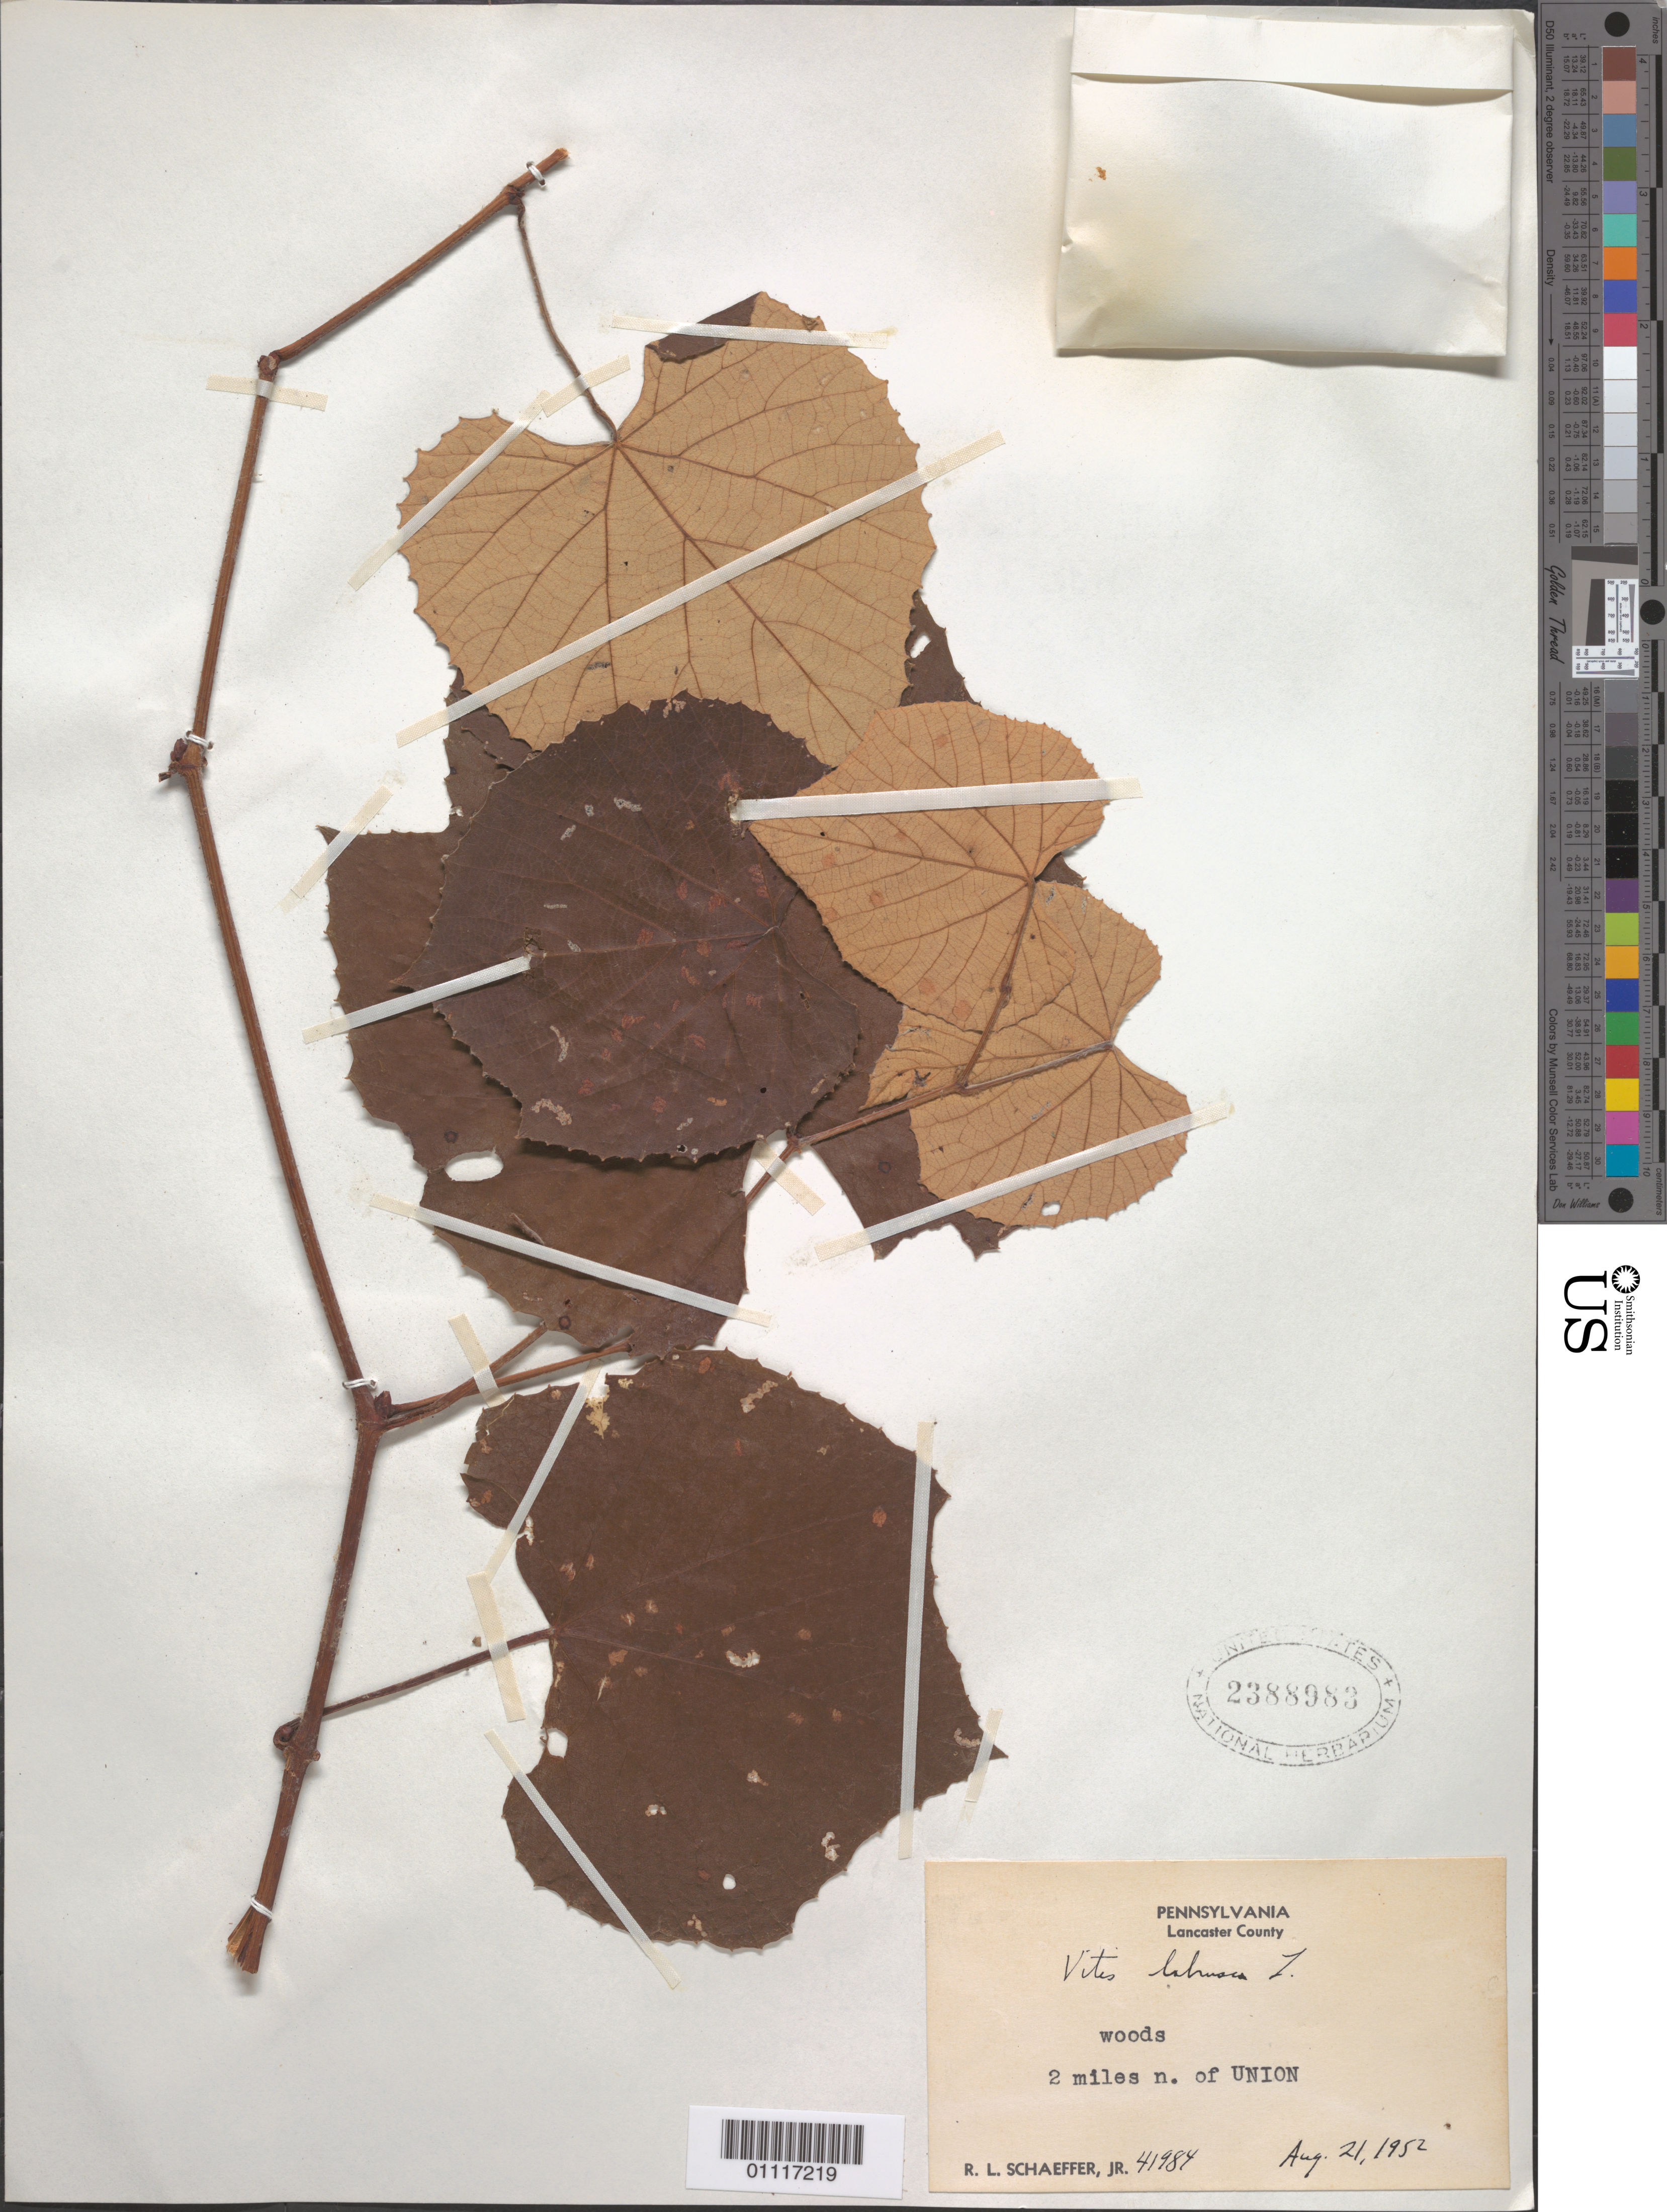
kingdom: Plantae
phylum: Tracheophyta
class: Magnoliopsida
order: Vitales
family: Vitaceae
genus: Vitis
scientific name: Vitis labrusca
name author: L.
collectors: R. L. Schaeffer Jr.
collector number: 41984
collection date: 1952-04-21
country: United States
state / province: Pennsylvania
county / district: Lancaster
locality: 2 miles n. of Union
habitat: woods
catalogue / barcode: US 2388983